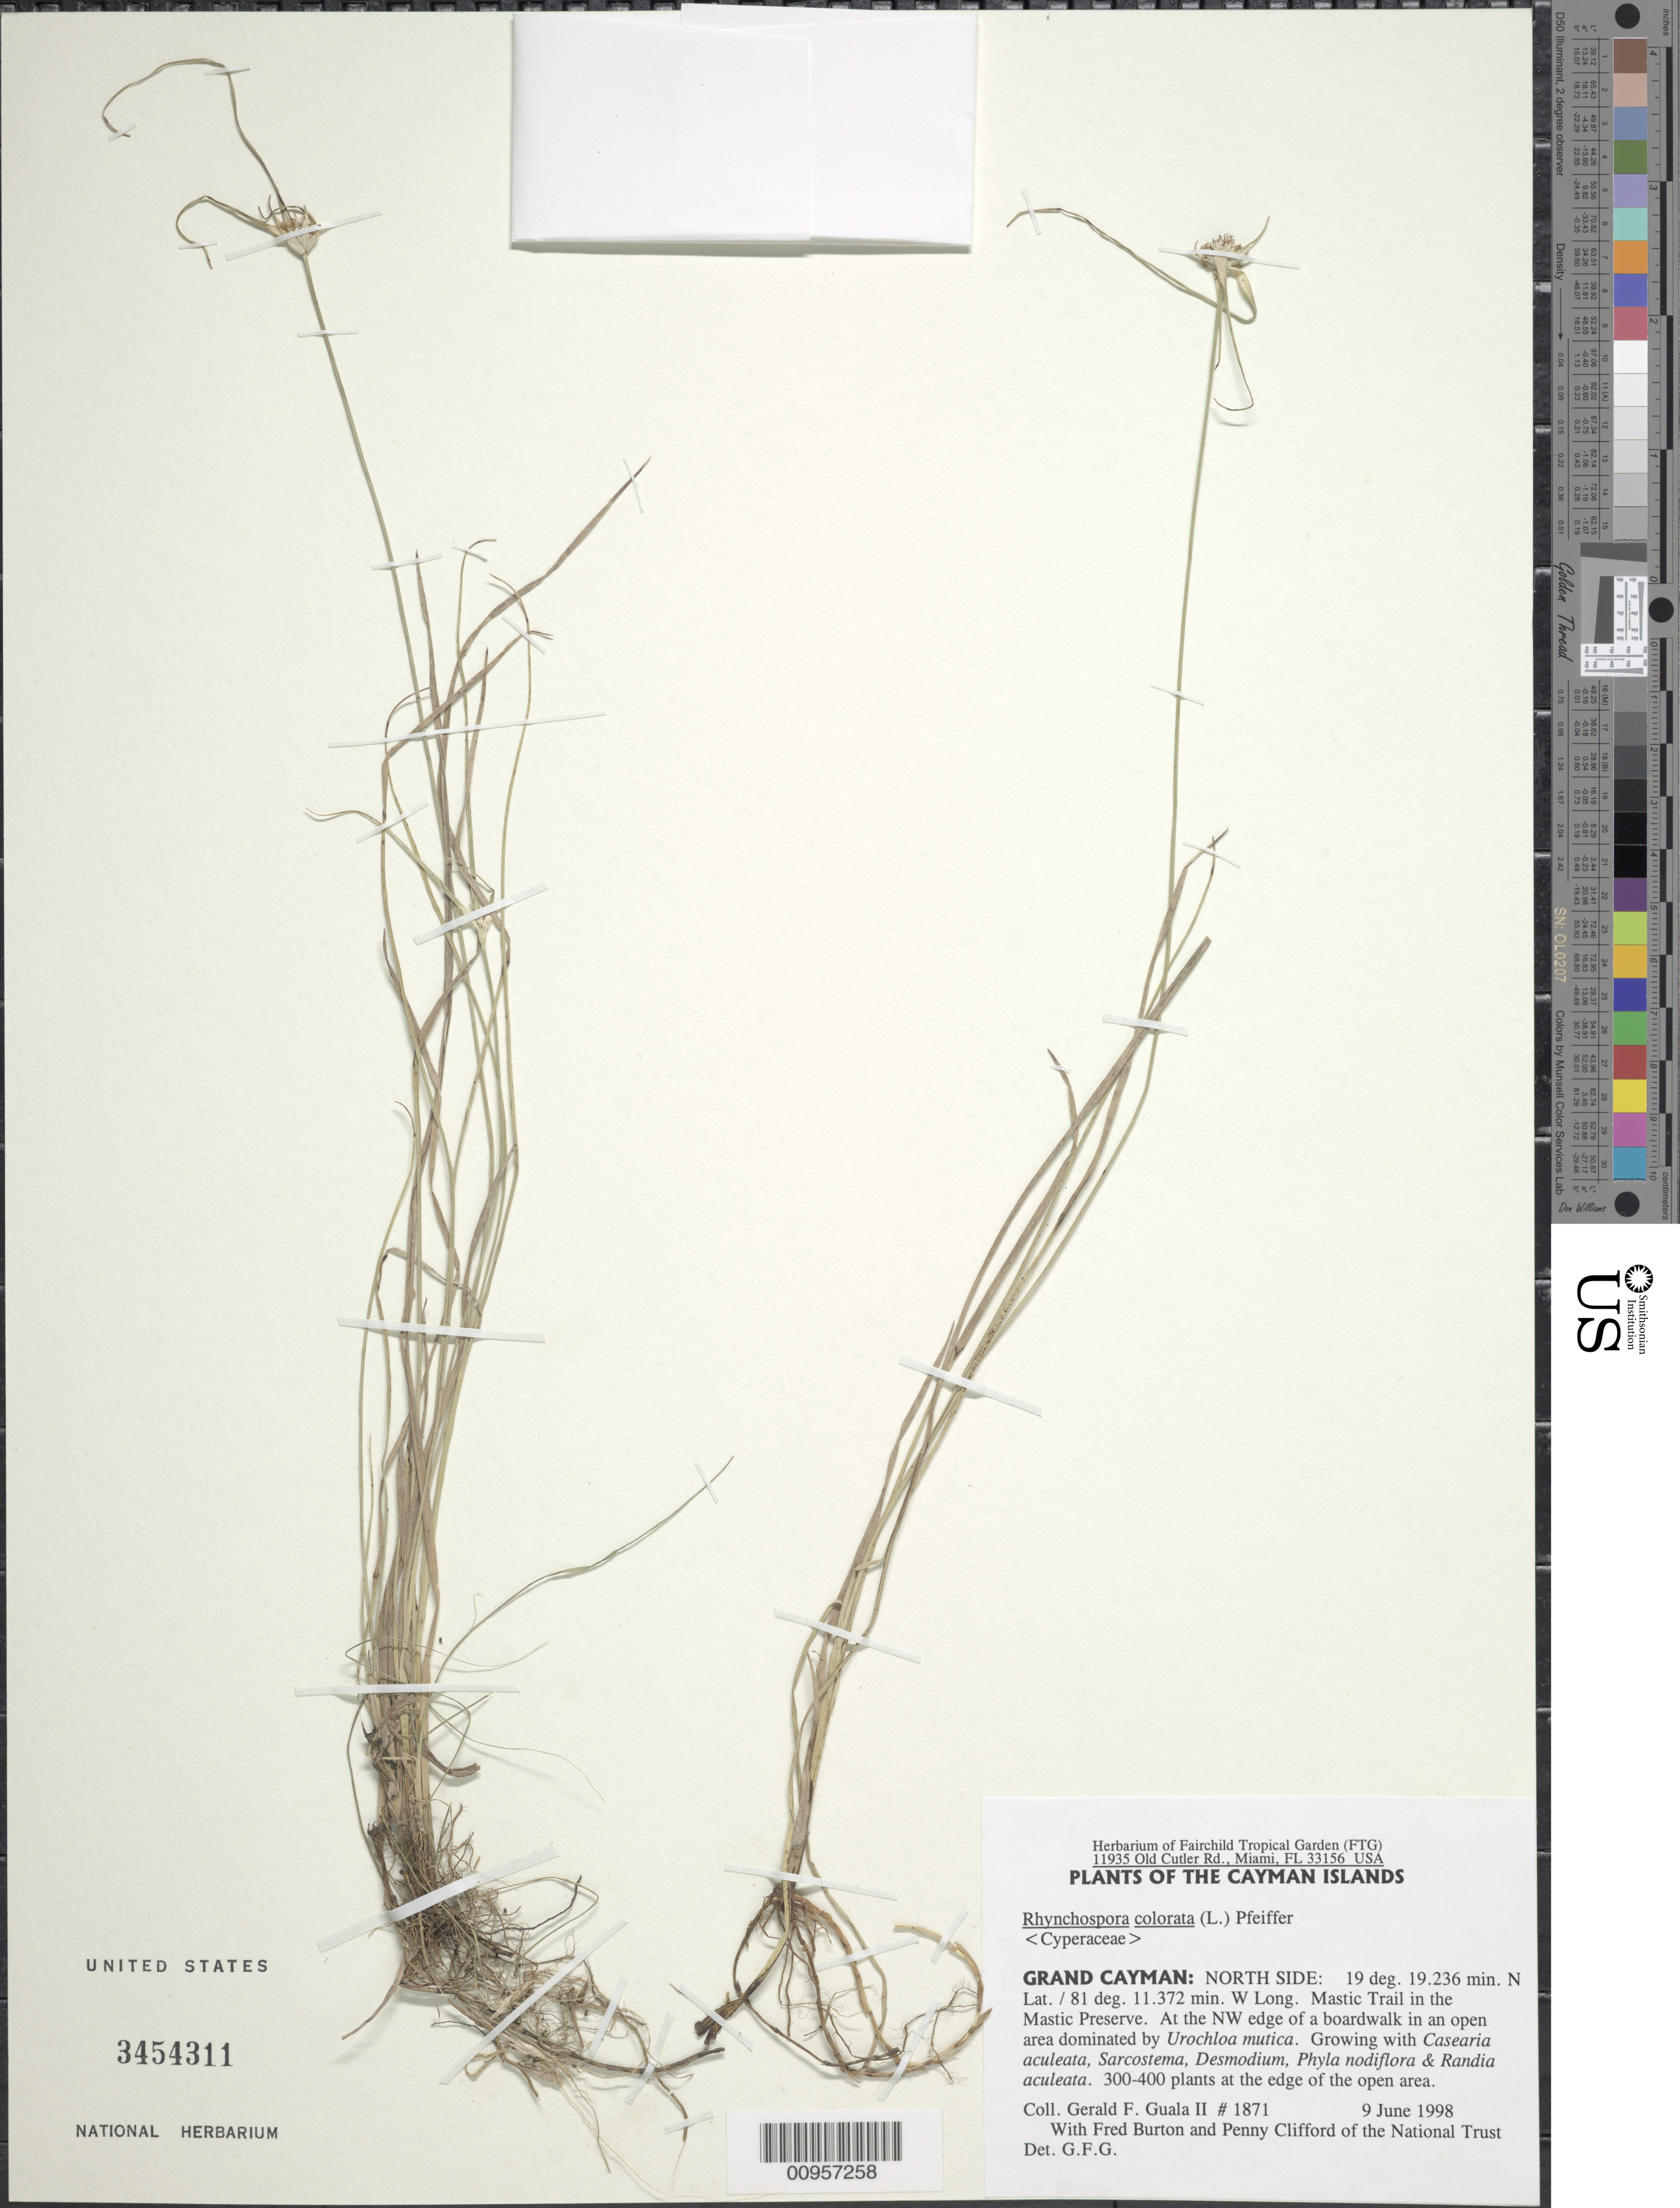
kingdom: Plantae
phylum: Tracheophyta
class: Liliopsida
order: Poales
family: Cyperaceae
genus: Rhynchospora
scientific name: Rhynchospora colorata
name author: (L.) H. Pfeiff.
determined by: Guala, Gerald F., II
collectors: G. Guala, F. Burton & P. Clifford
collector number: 1871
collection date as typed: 09 Jun 1998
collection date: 1998-06-09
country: Cayman Islands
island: Grand Cayman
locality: North side, Mastic Trail in the Mastic Preserve; at the NW edge of a boardwalk in an open area dominated by Urochloa mutica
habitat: Edge of a boardwalk in an open area dominated by Urochloa mutica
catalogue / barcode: US 3454311